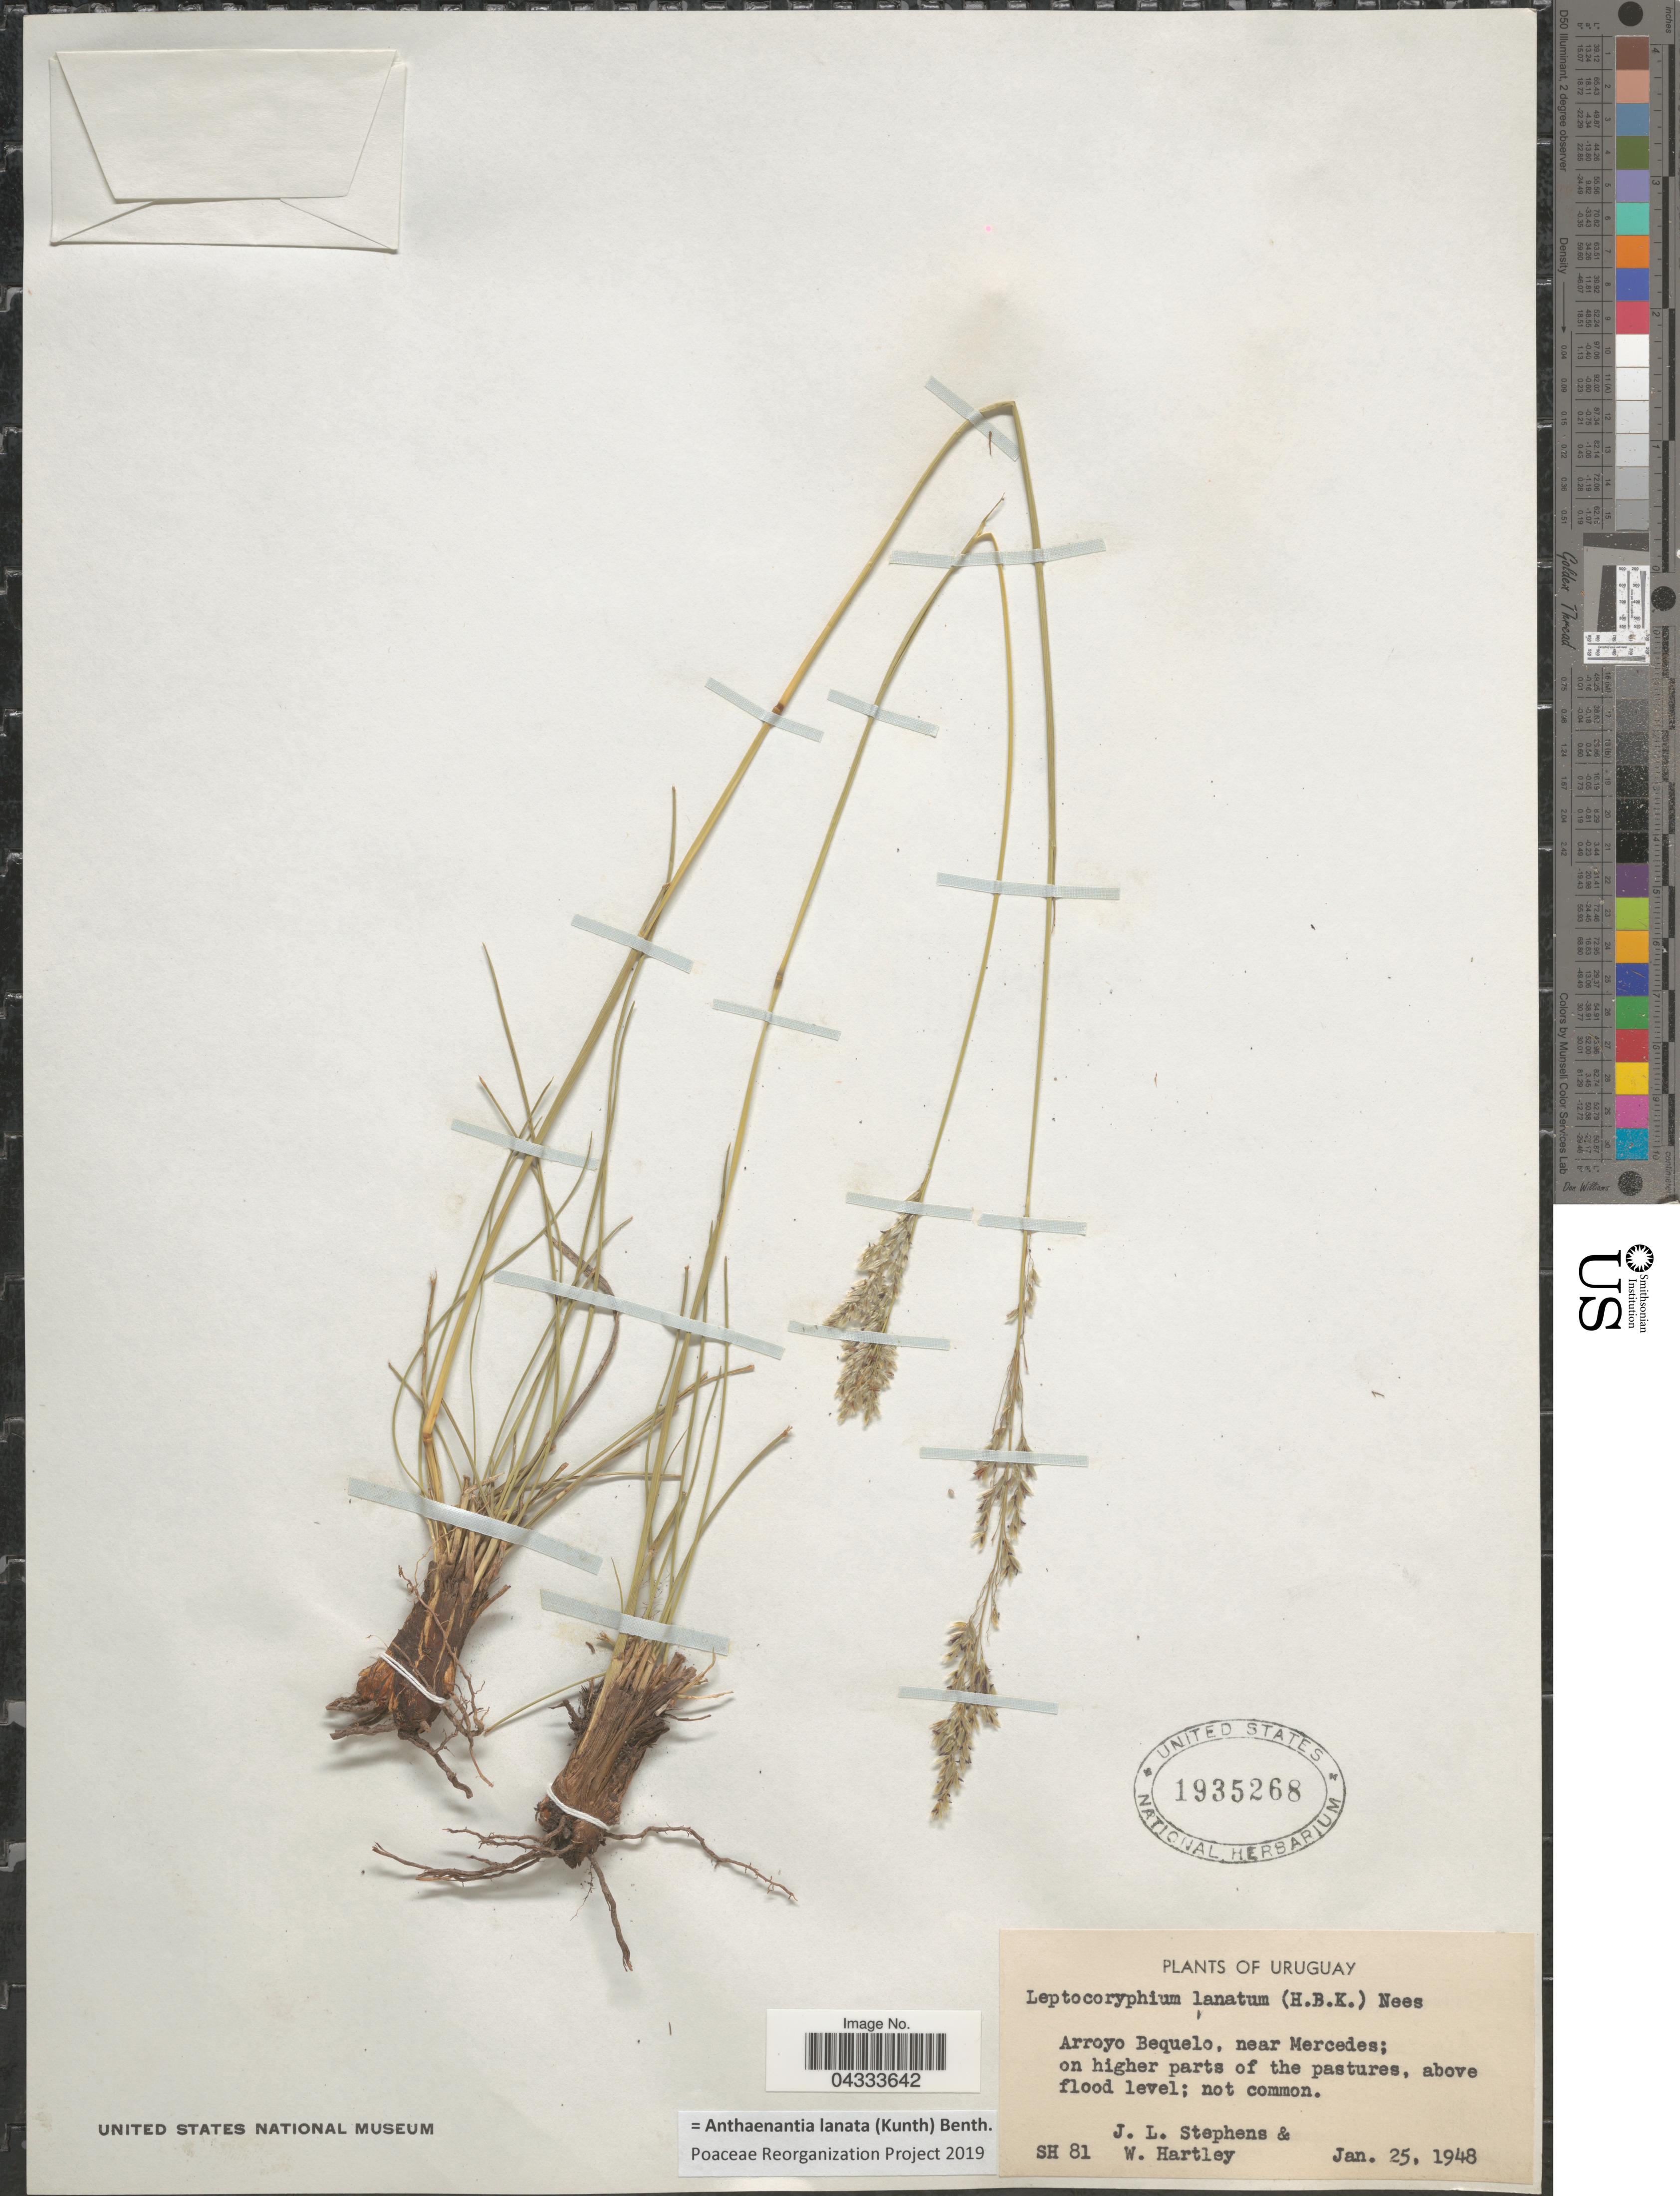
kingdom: Plantae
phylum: Tracheophyta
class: Liliopsida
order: Poales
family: Poaceae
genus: Anthaenantia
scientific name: Anthaenantia lanata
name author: (Kunth) Benth.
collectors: J. Stephens & W. Hartley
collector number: SH81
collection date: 1948-01-25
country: Uruguay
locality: Arroyo Bequelo, near Mercedes.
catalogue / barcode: US 1935268